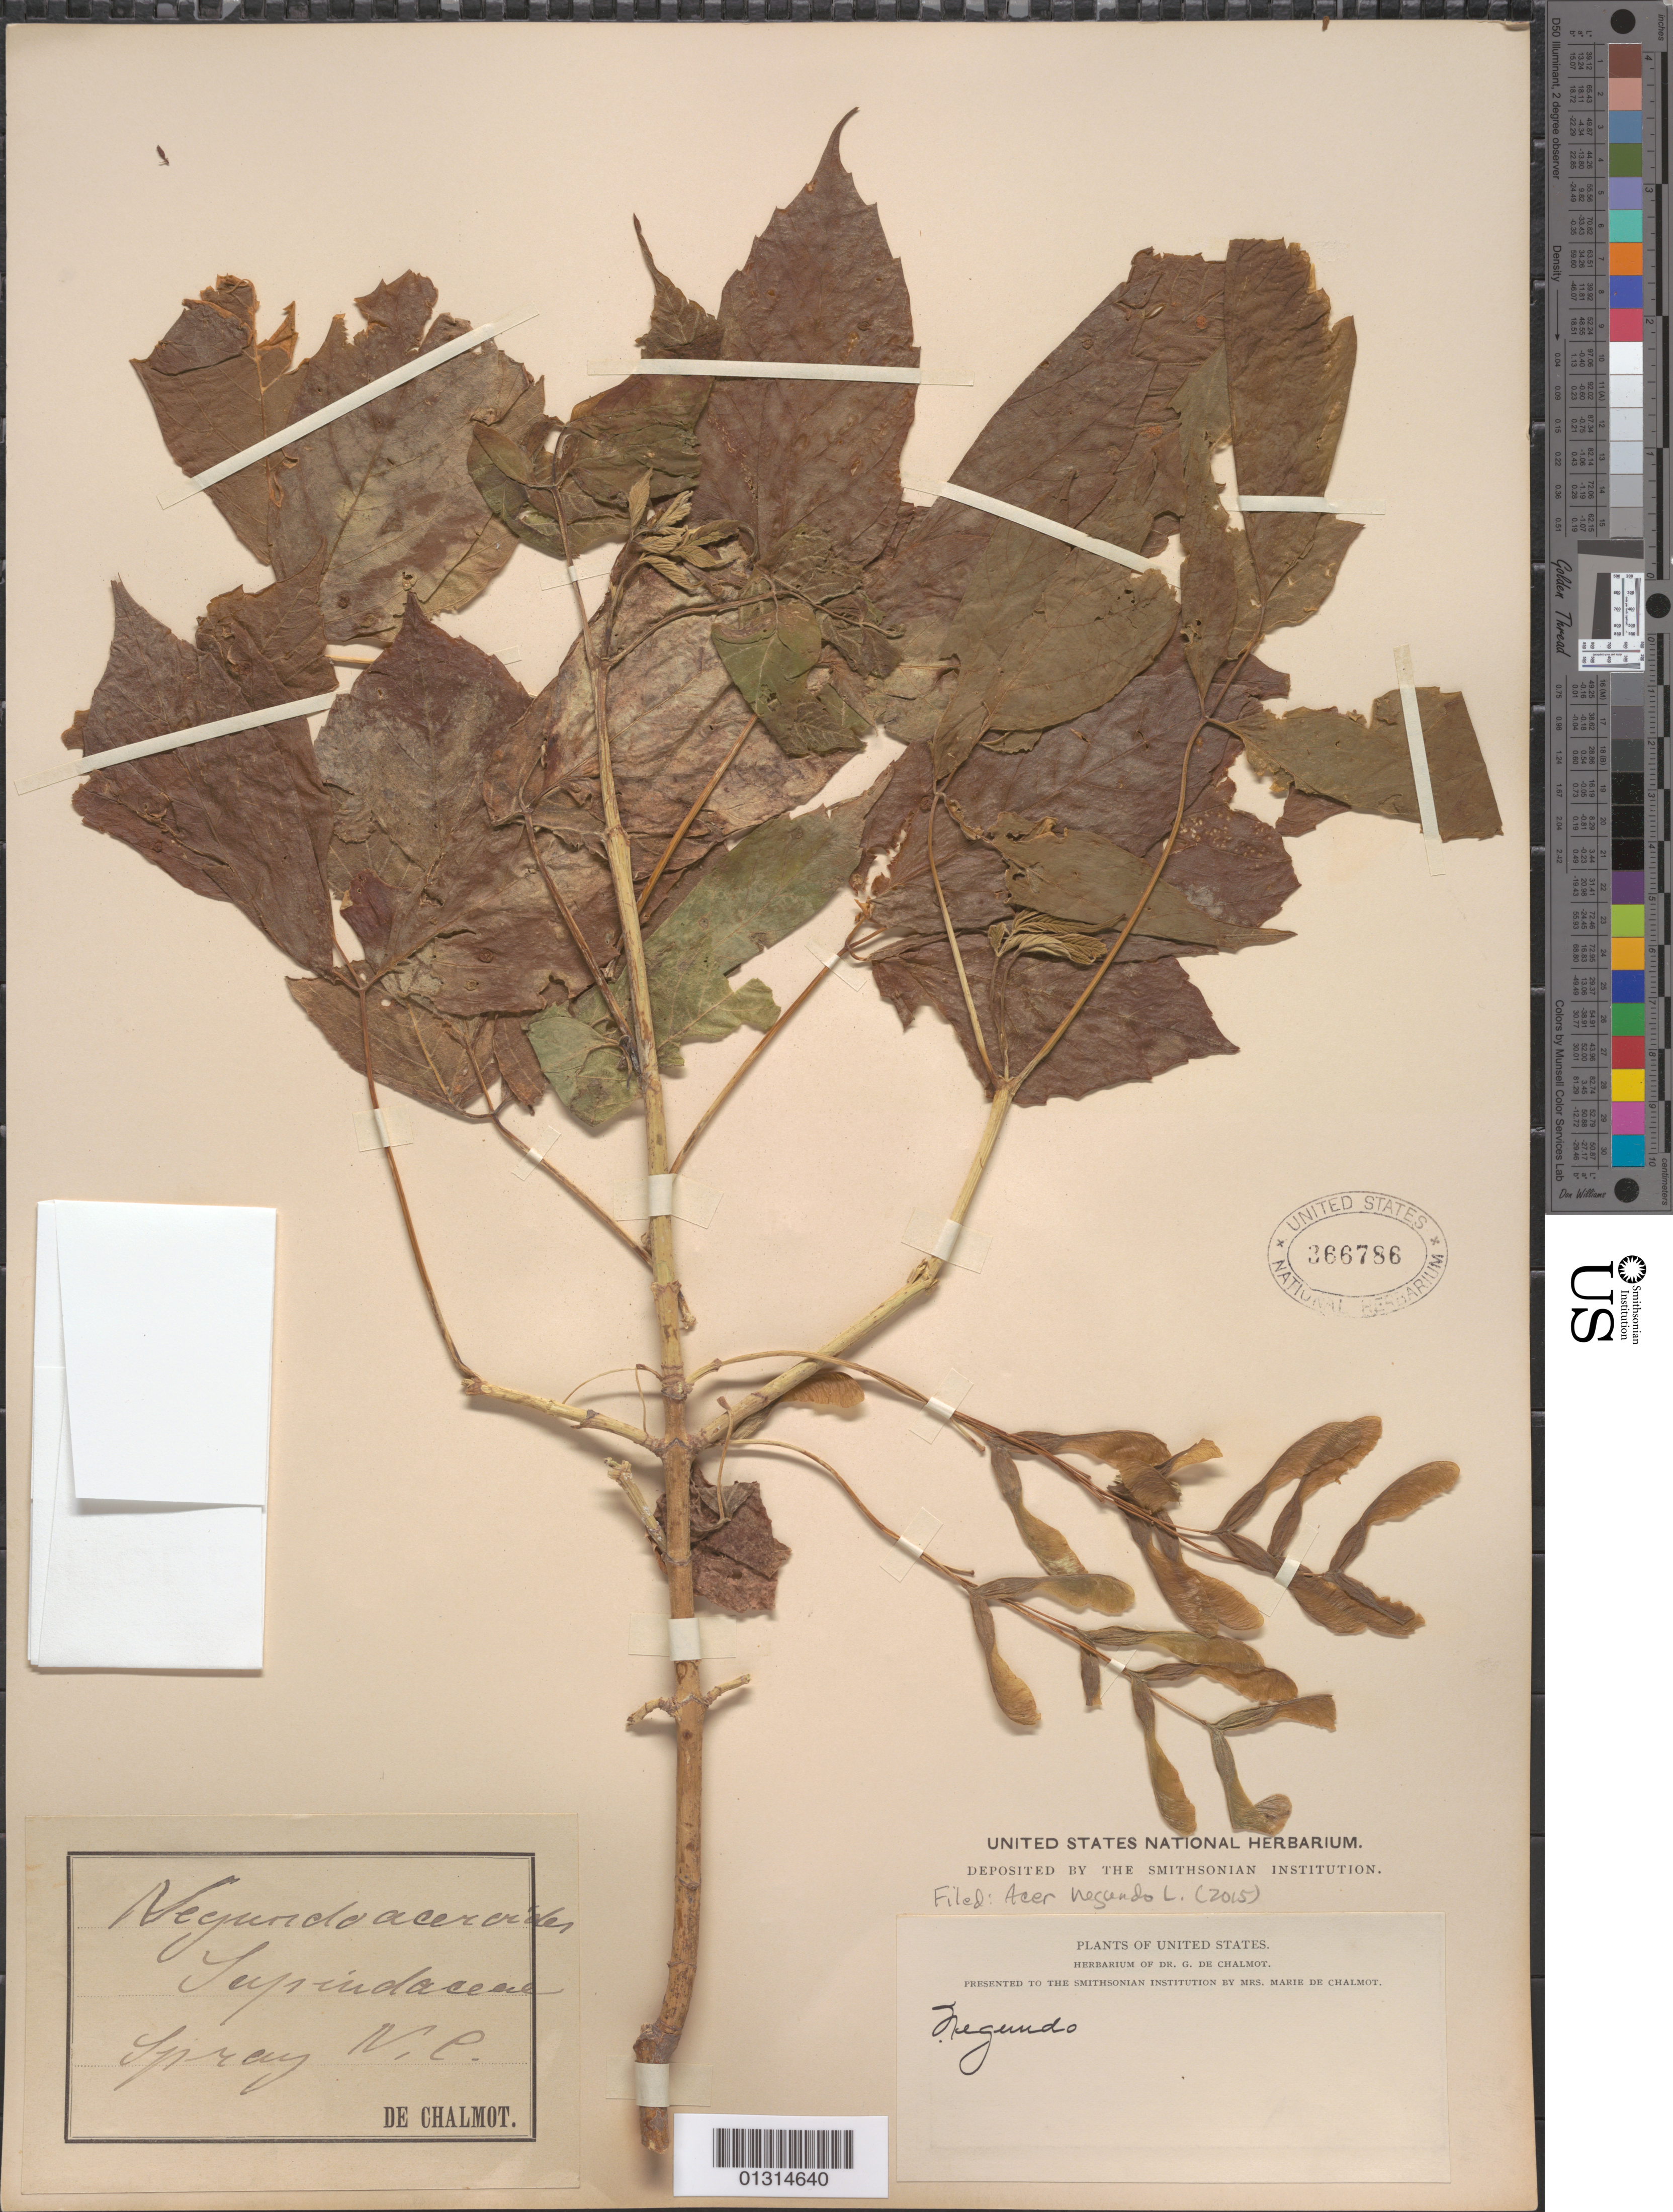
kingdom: Plantae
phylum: Tracheophyta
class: Magnoliopsida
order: Sapindales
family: Sapindaceae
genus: Acer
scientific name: Acer negundo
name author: L.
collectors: G. de Chalmot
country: United States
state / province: North Carolina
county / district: Rockingham County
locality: Spray [Eden].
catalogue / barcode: US 366786